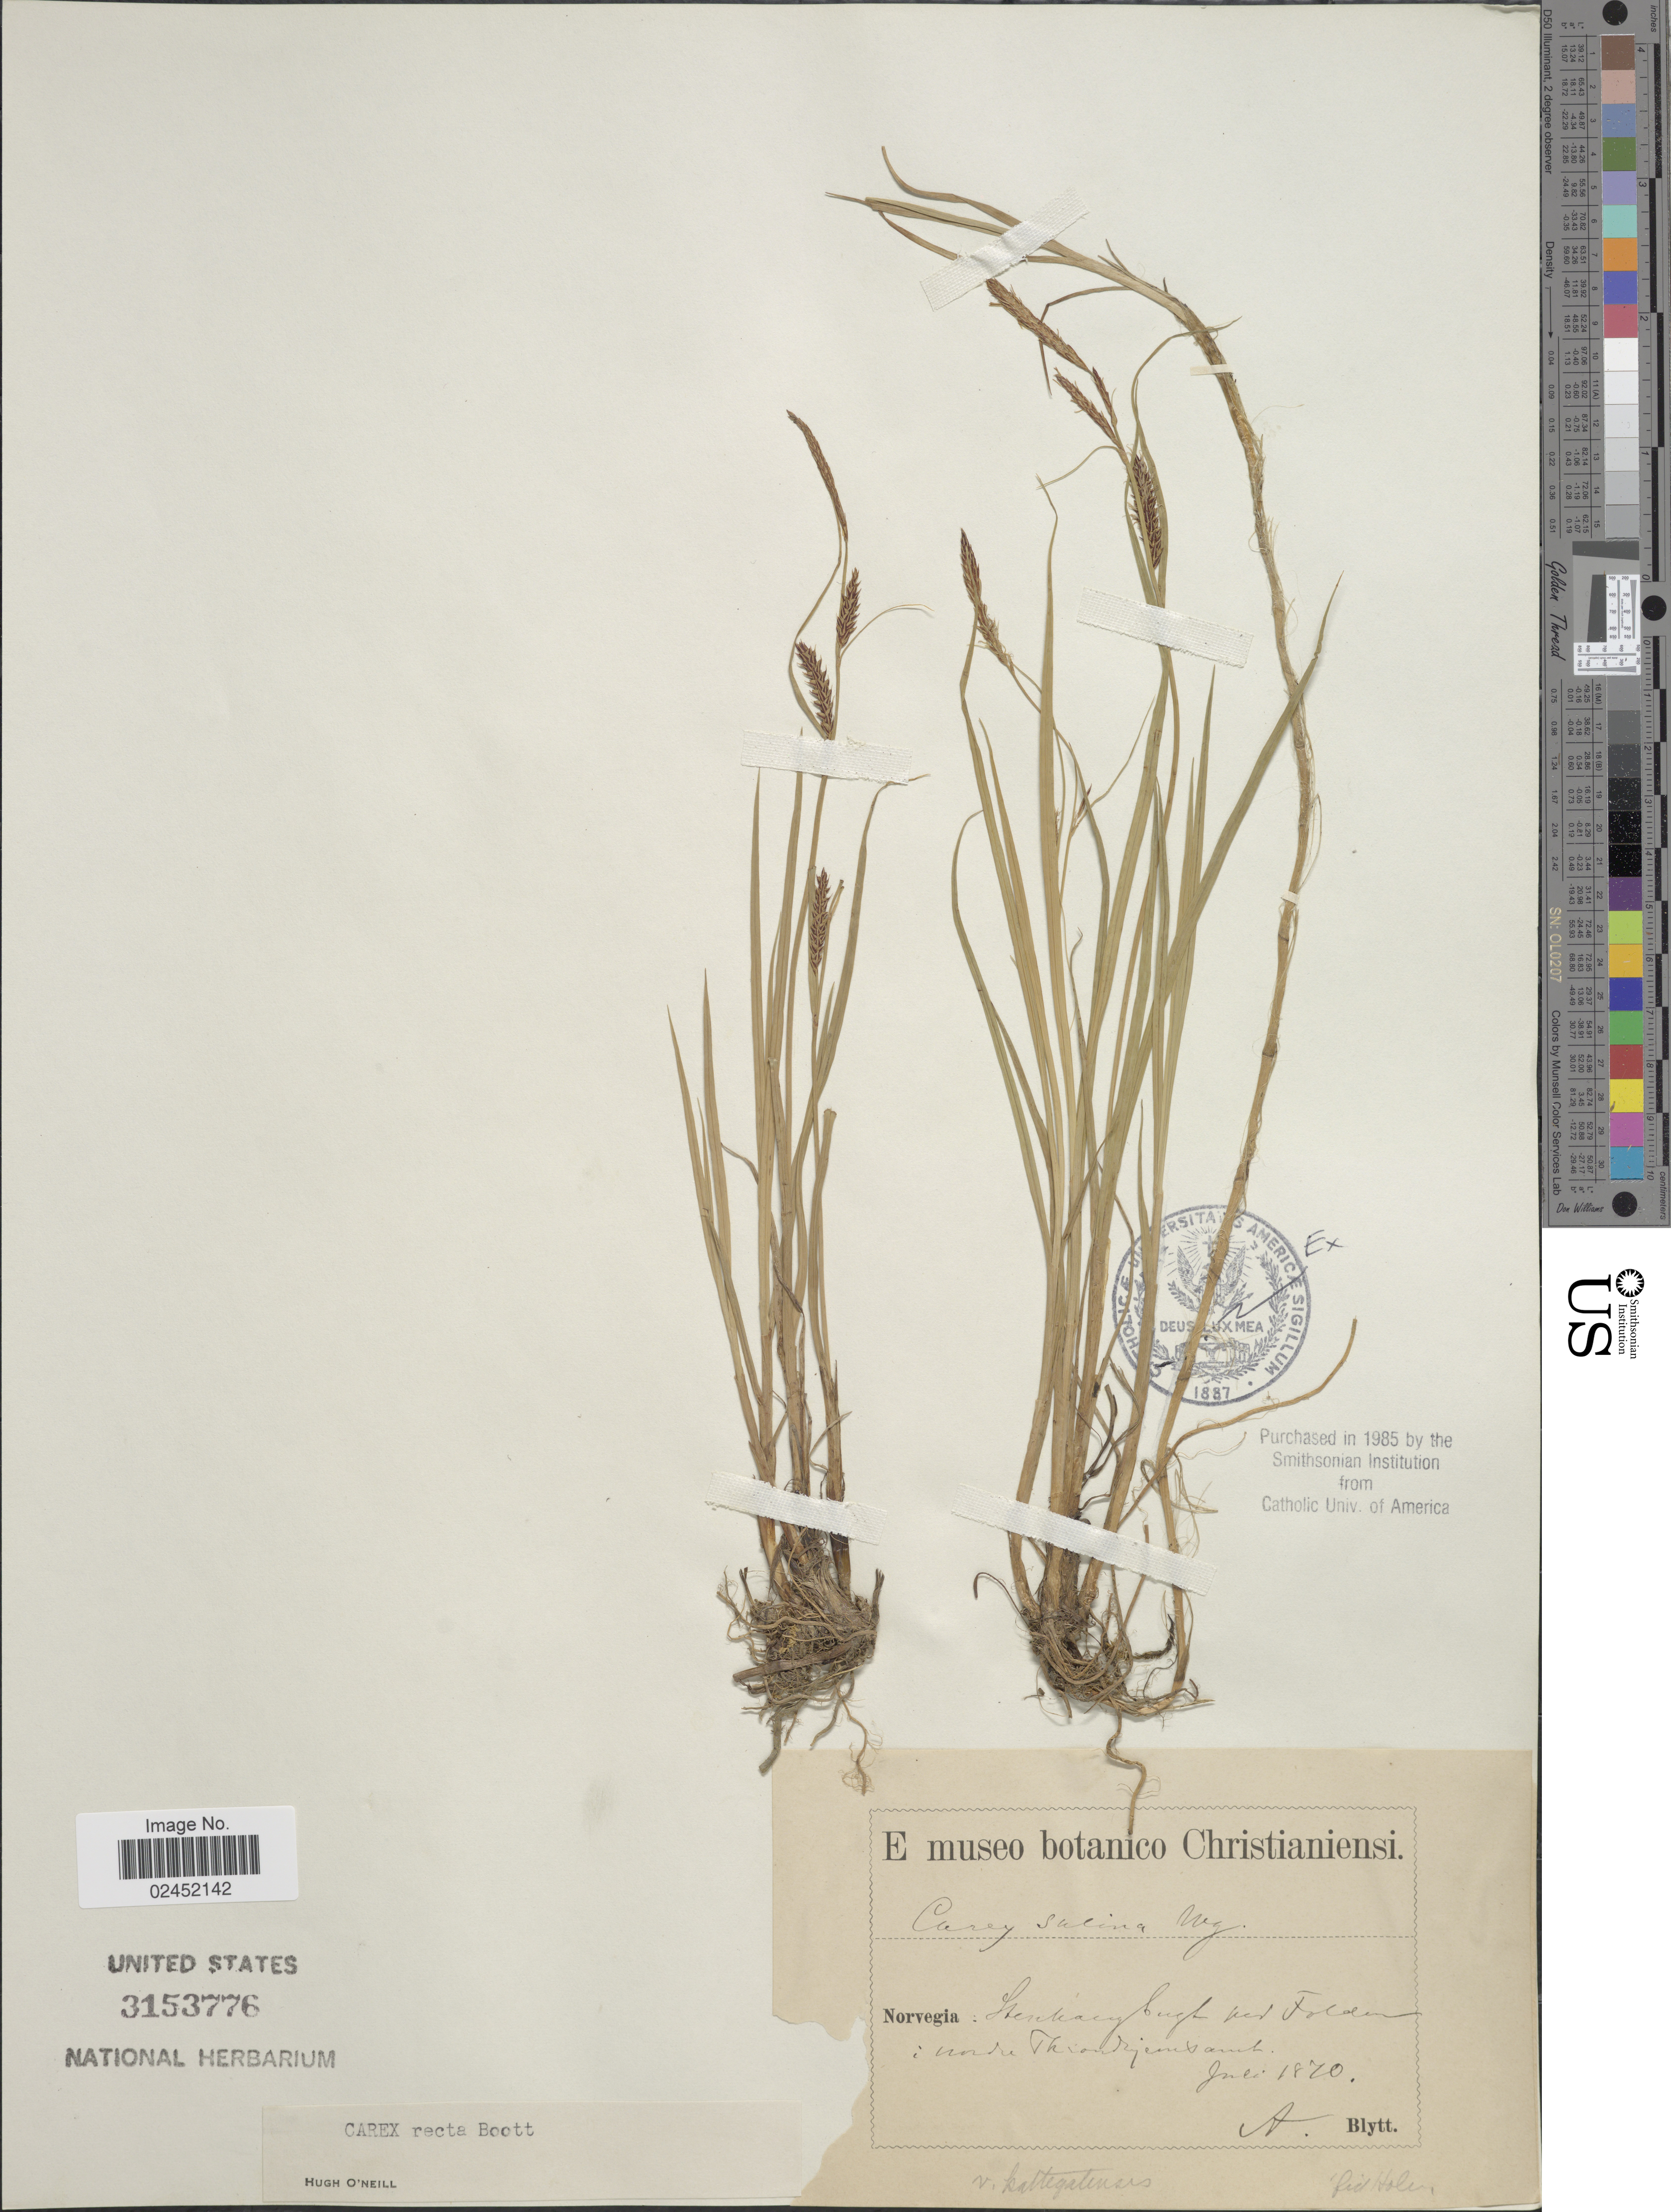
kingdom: Plantae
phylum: Tracheophyta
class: Liliopsida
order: Poales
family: Cyperaceae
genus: Carex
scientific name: Carex recta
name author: Boott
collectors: A. Blytt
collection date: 1870-07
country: Norway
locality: Norvegia Skenkargburg per Folden i nordre Throndjiems amt. [interpreted]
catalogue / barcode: US 3153776